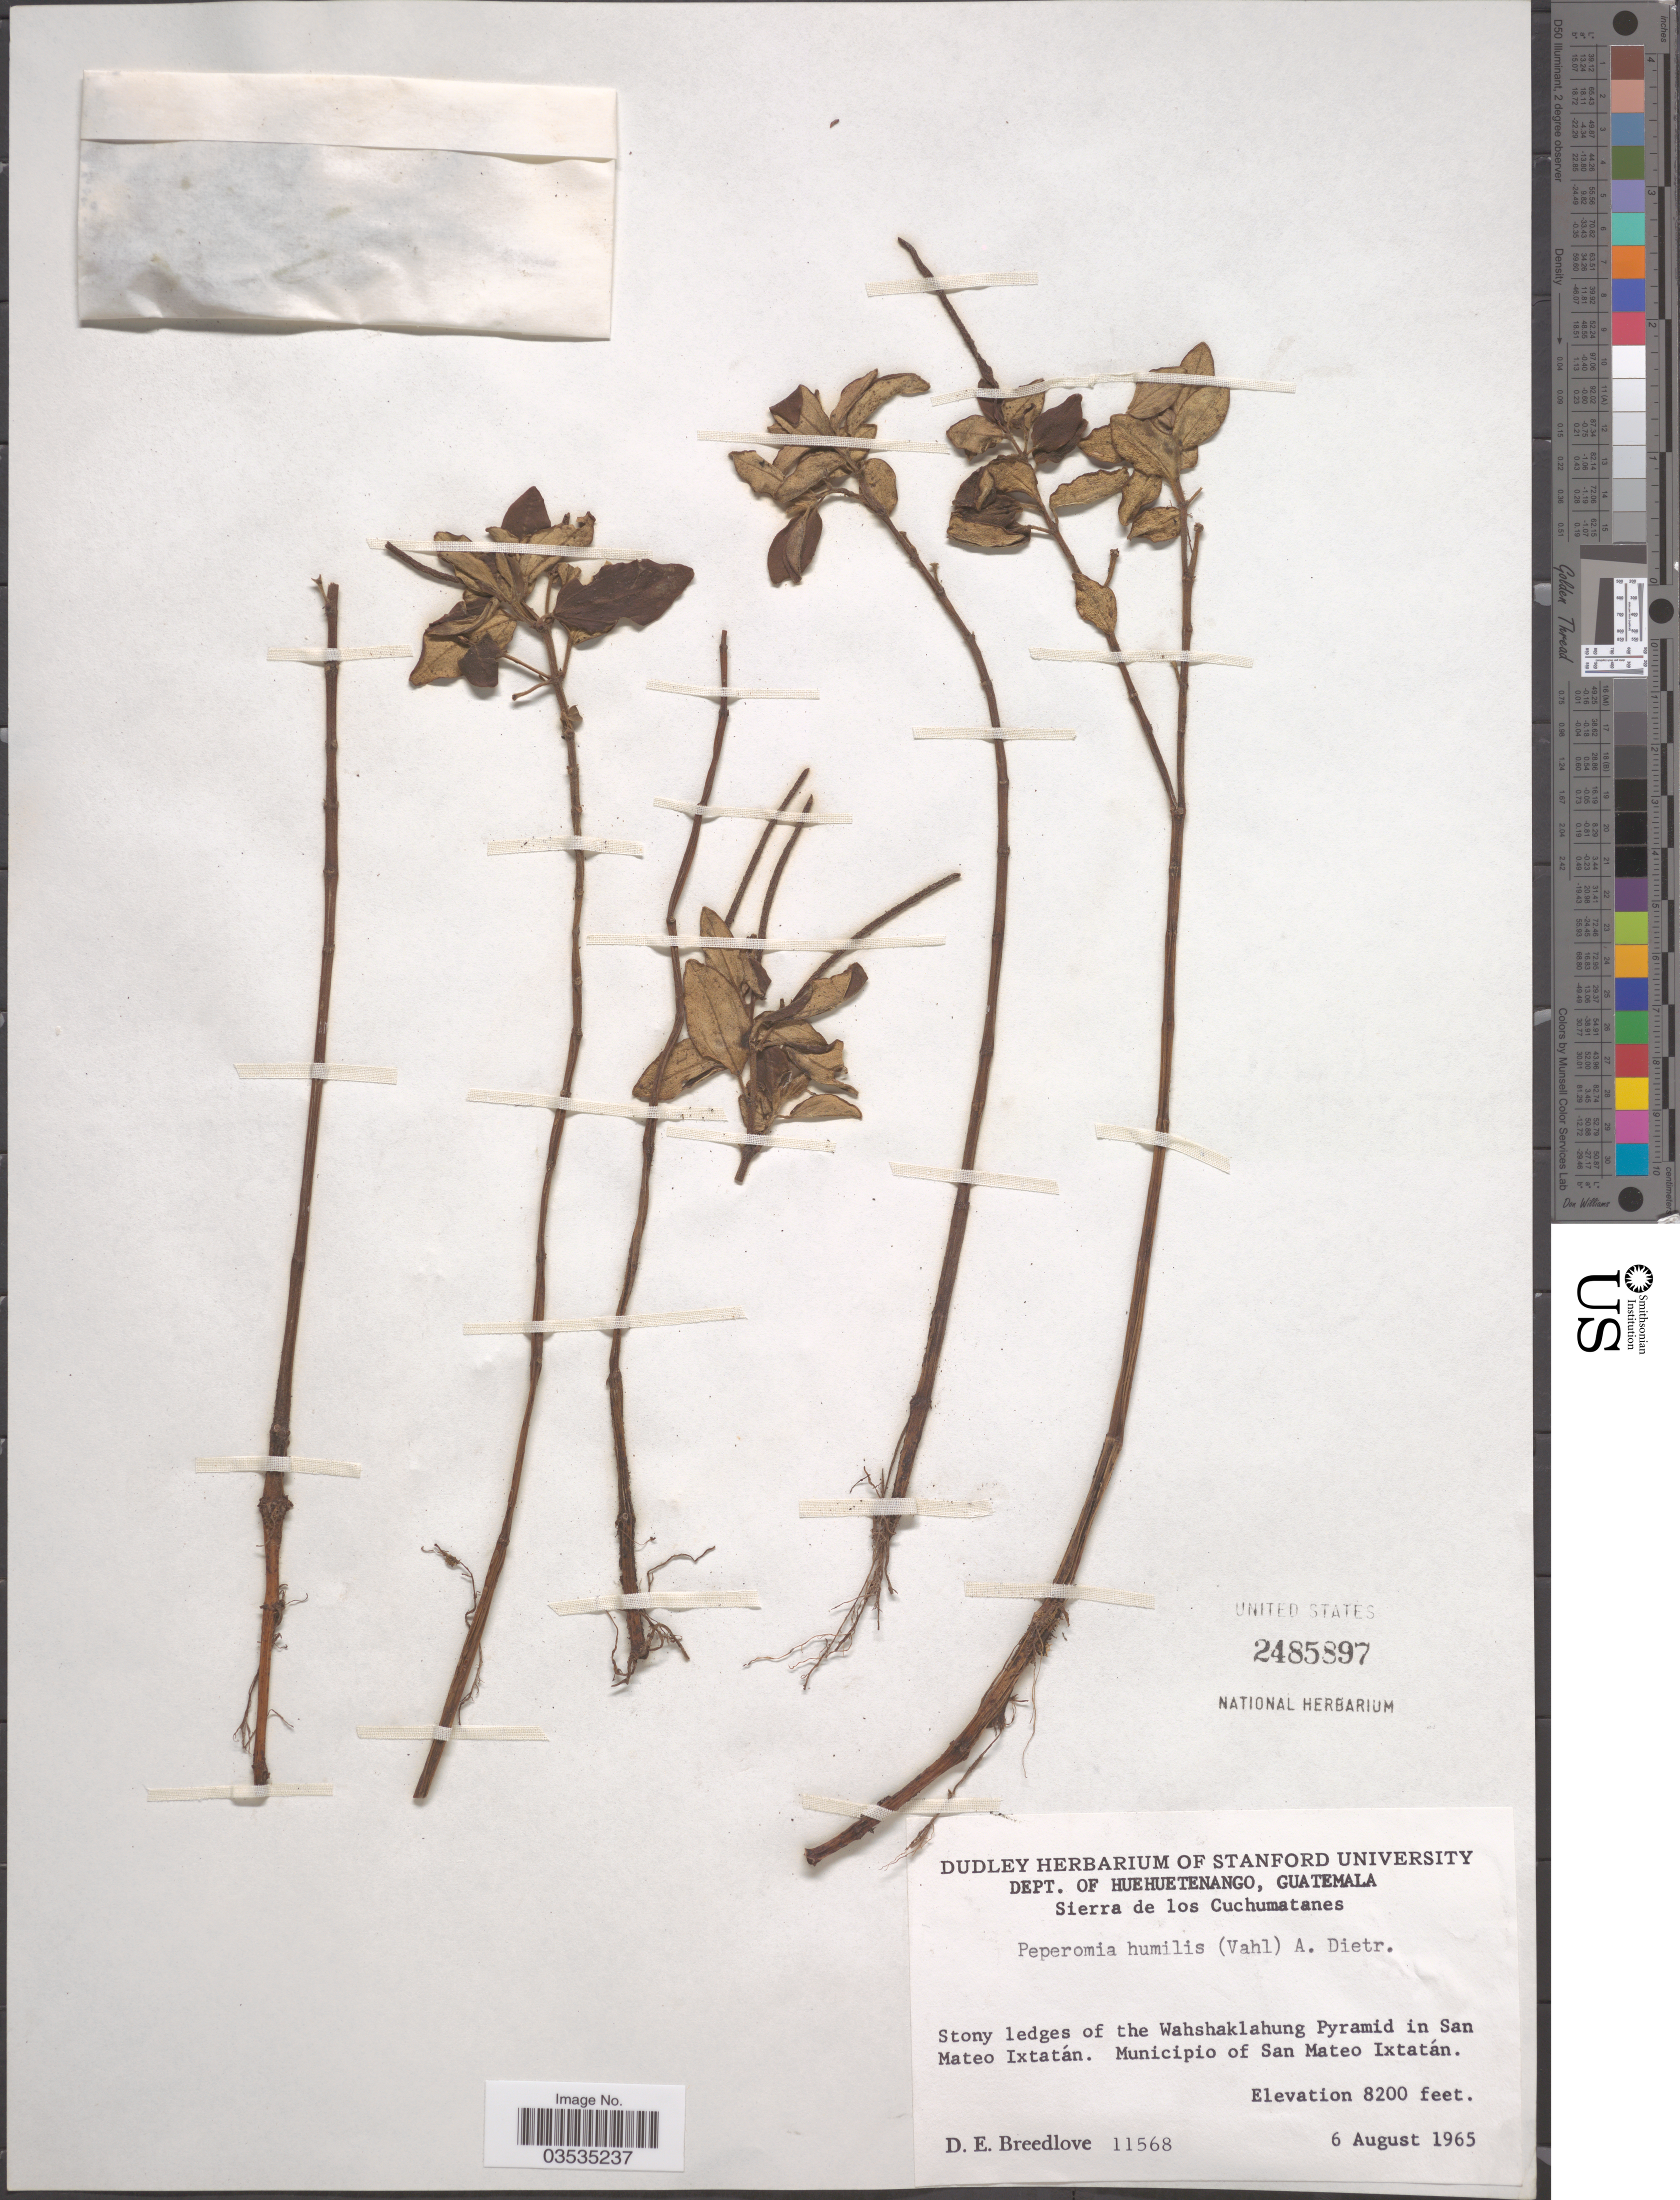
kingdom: Plantae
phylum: Tracheophyta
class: Magnoliopsida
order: Piperales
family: Piperaceae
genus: Peperomia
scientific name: Peperomia humilis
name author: (Vahl) A. Dietr.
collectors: D. E. Breedlove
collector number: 11568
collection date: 1965-08-06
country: Guatemala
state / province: Huehuetenango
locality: Dept. of Huehuetenango. Sierra de los Cuchumatanes. Stony ledges of the Wahshaklahung Pyramid in San Mateo Ixtatán. Municipio of San Mateo Ixtatán.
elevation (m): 2499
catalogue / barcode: US 2485897